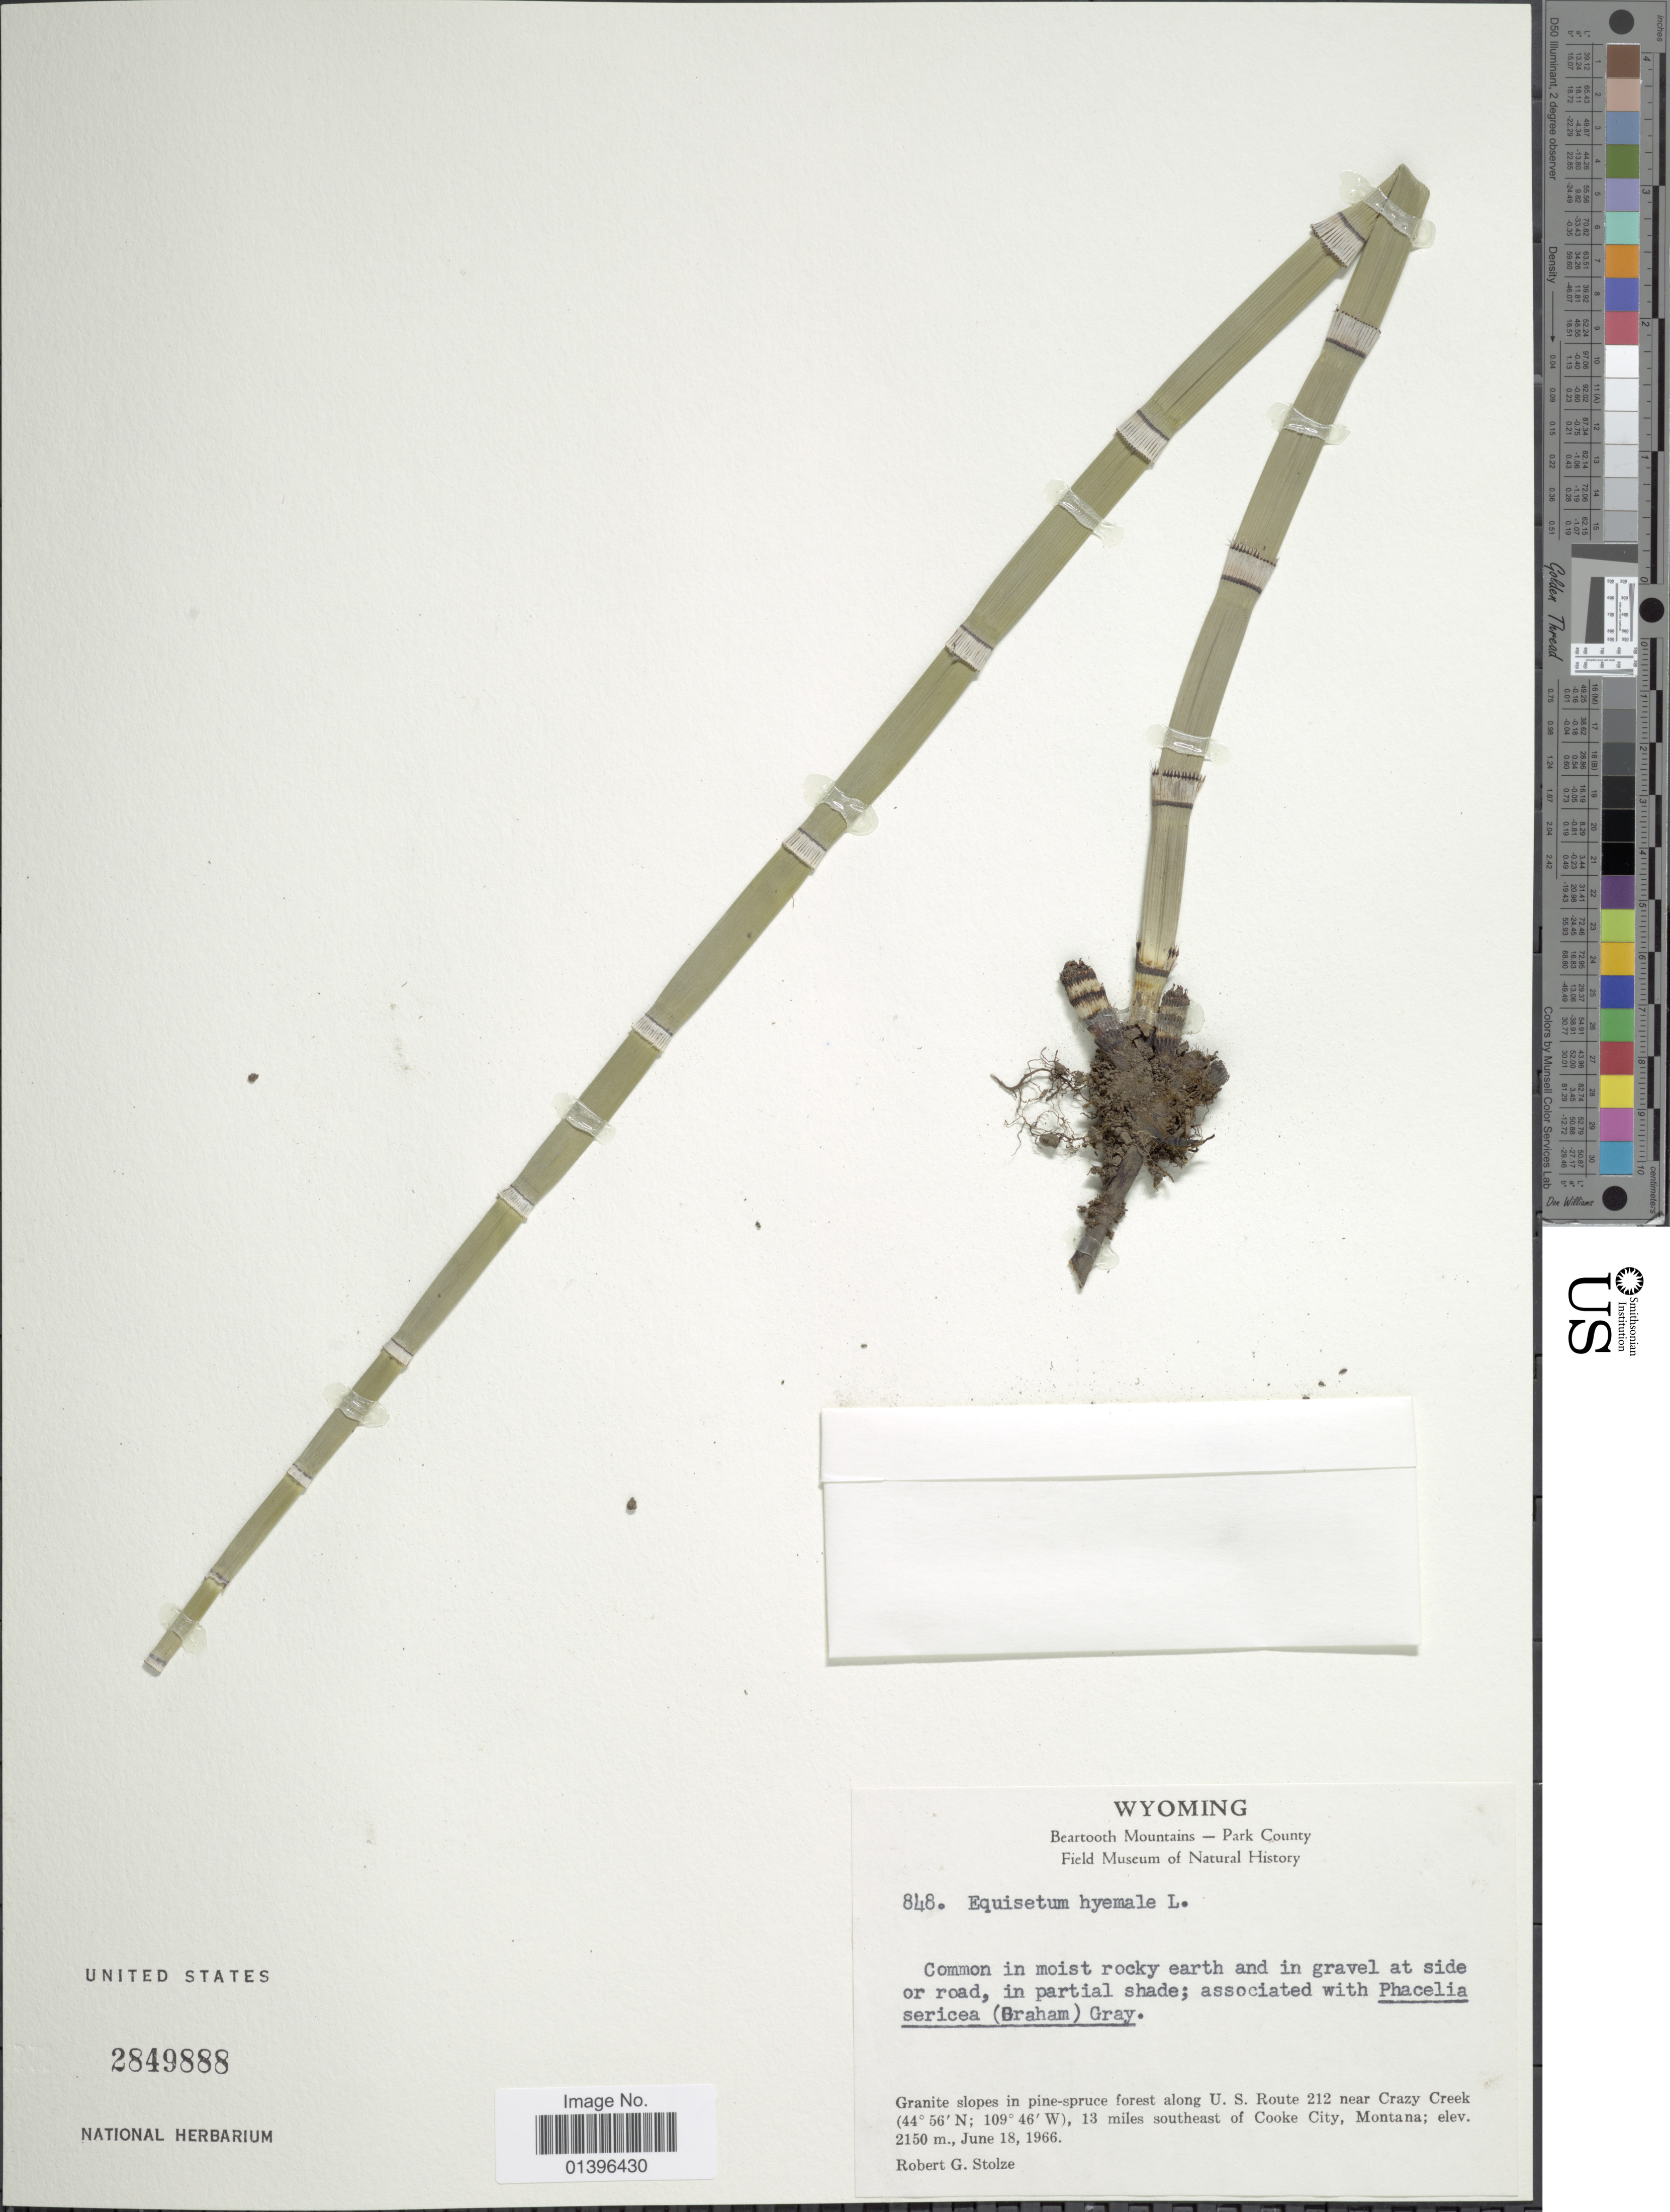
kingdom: Plantae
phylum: Tracheophyta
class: Polypodiopsida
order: Equisetales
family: Equisetaceae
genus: Equisetum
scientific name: Equisetum hyemale var. affine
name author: (Engelm.) A.A. Eaton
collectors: R. G. Stolze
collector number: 848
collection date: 1966-06-18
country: United States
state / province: Wyoming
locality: Beartooth Mountains - Park County. Granite slopes in pine-spruce forest along U.S. Route 212 near Crazy Creek, 13 miles southeast of Cooke City, Montana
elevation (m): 2150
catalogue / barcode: US 2849888